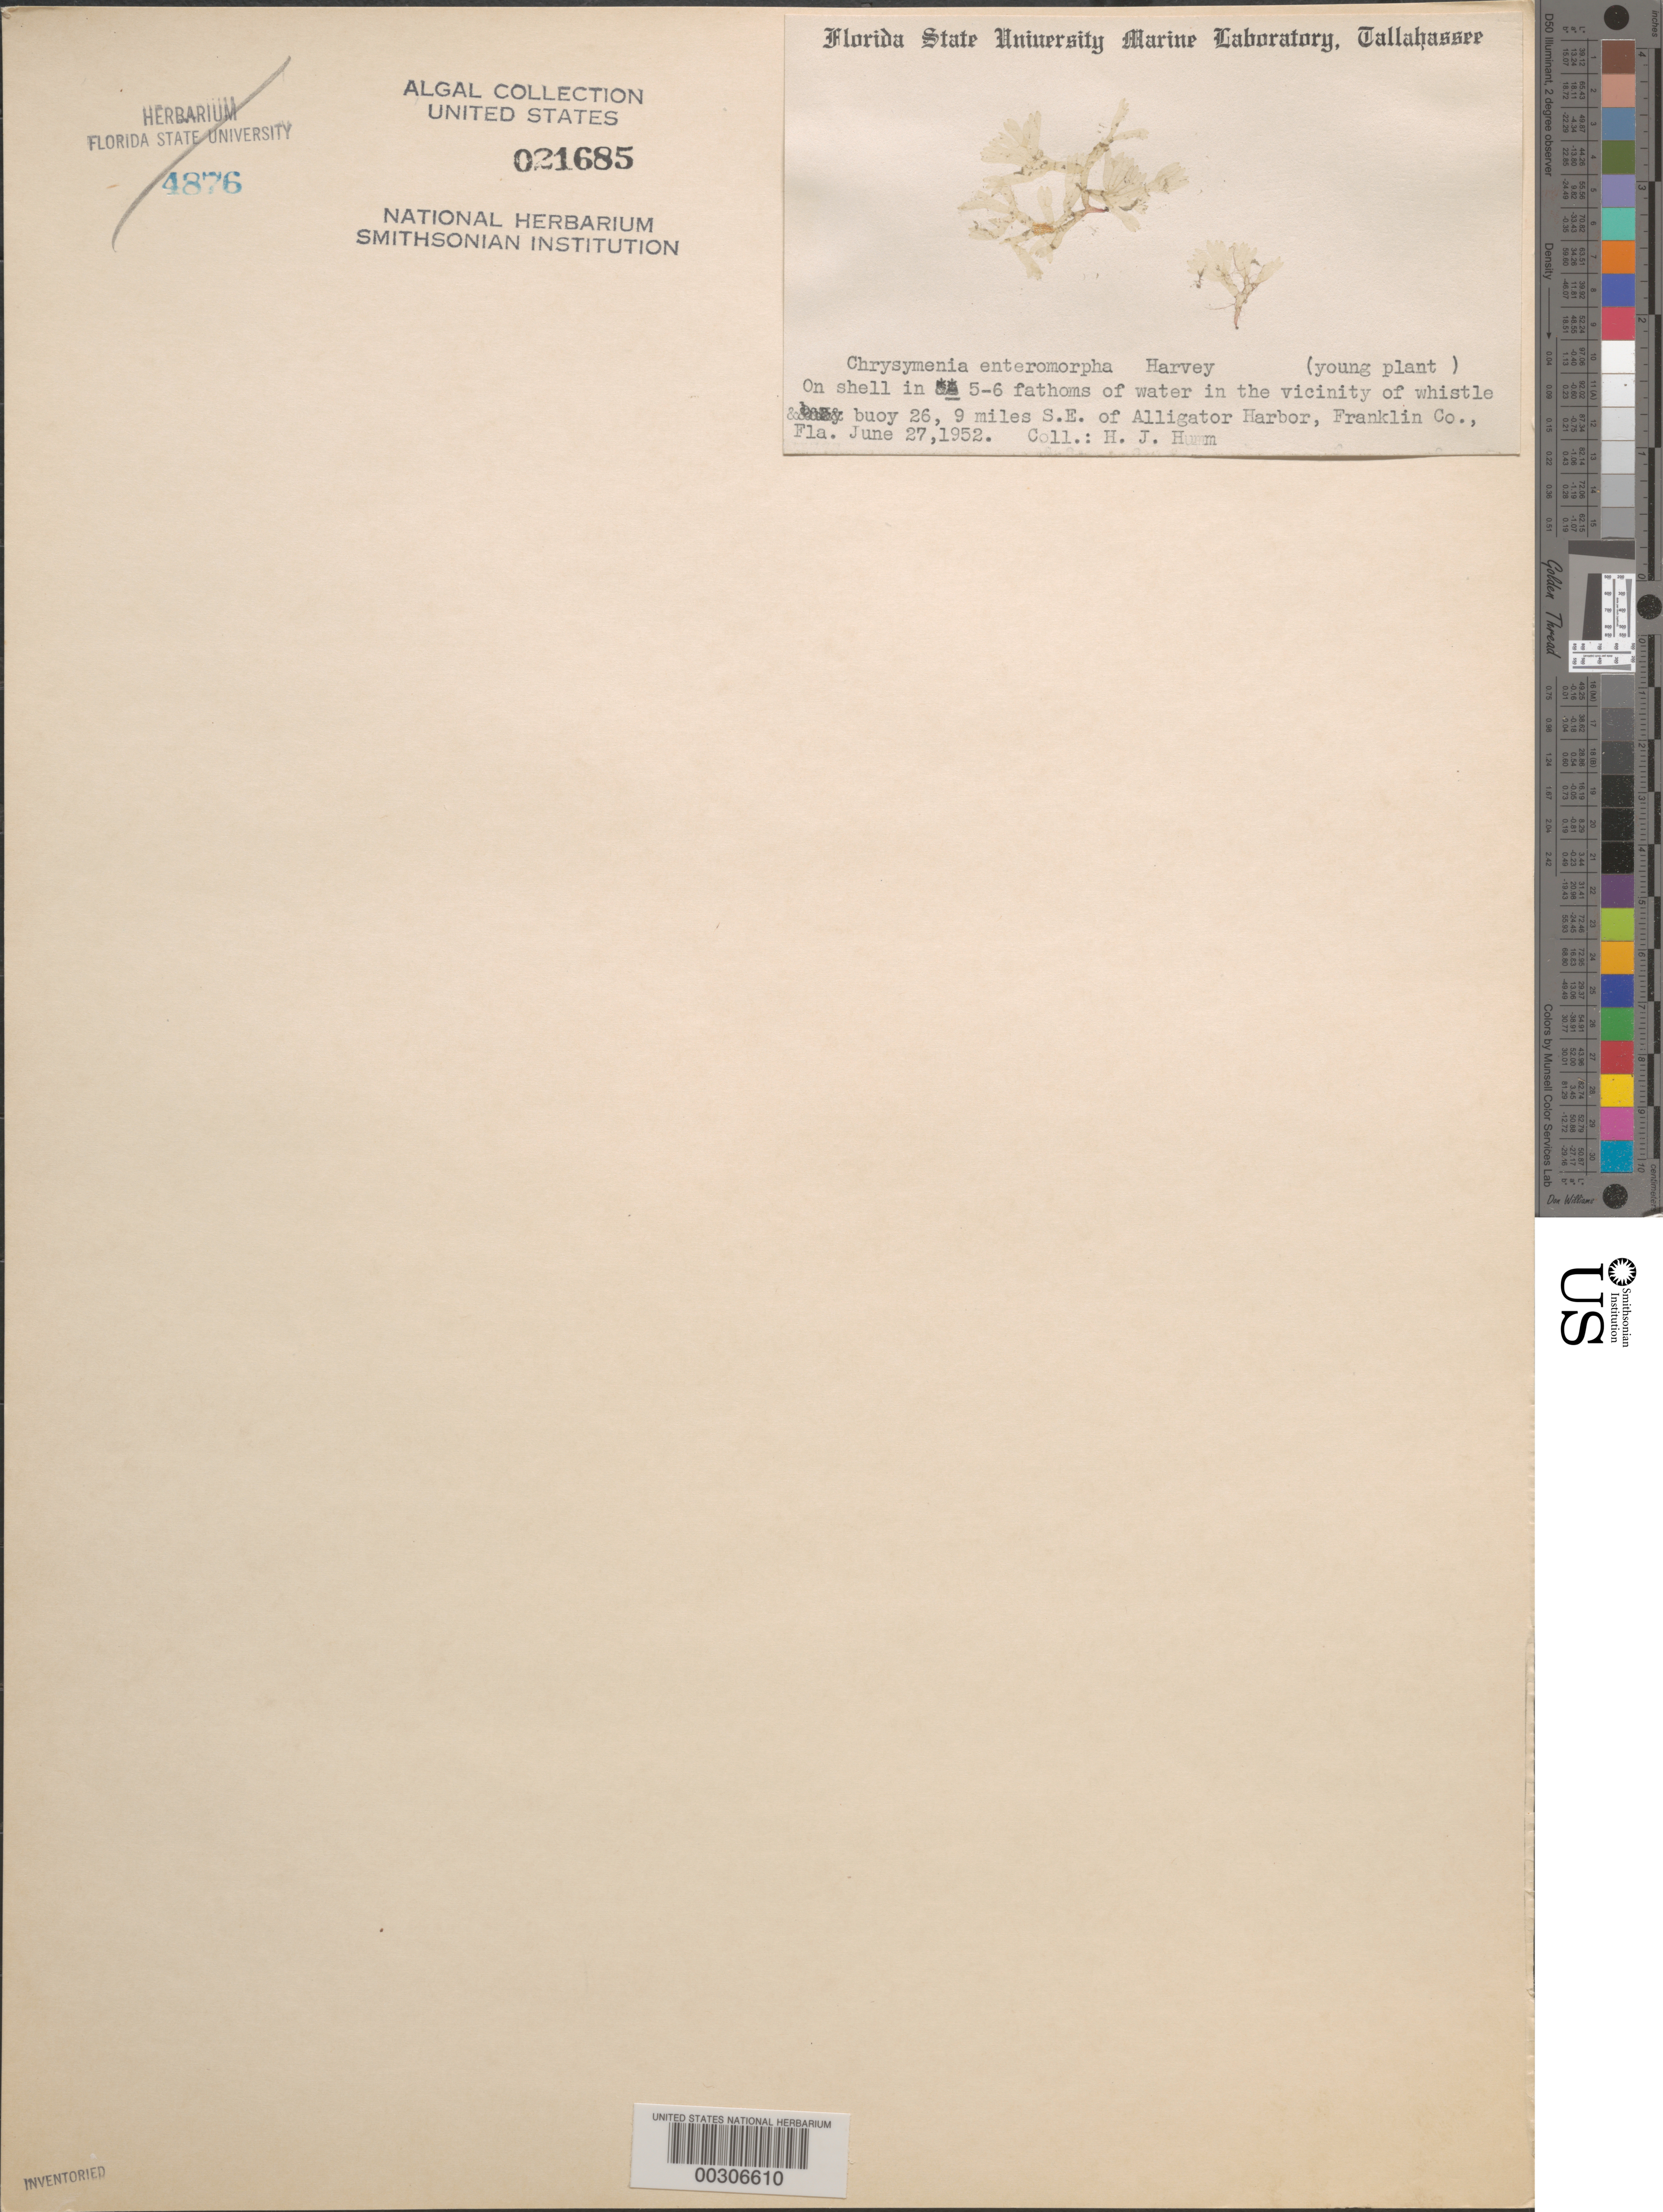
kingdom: Plantae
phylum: Rhodophyta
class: Florideophyceae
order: Rhodymeniales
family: Rhodymeniaceae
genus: Botryocladia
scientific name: Botryocladia enteromorpha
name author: (Harv.) W.E. Schmidt et al. in W.E. Schmidt et al.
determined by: Algae name updating Project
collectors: H. J. Humm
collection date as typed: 27 Jun 1952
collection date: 1952-06-27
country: United States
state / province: Florida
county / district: Franklin County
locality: Near whistle buoy 26, 9 miles southeast of Alligator Harbor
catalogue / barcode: US 21685